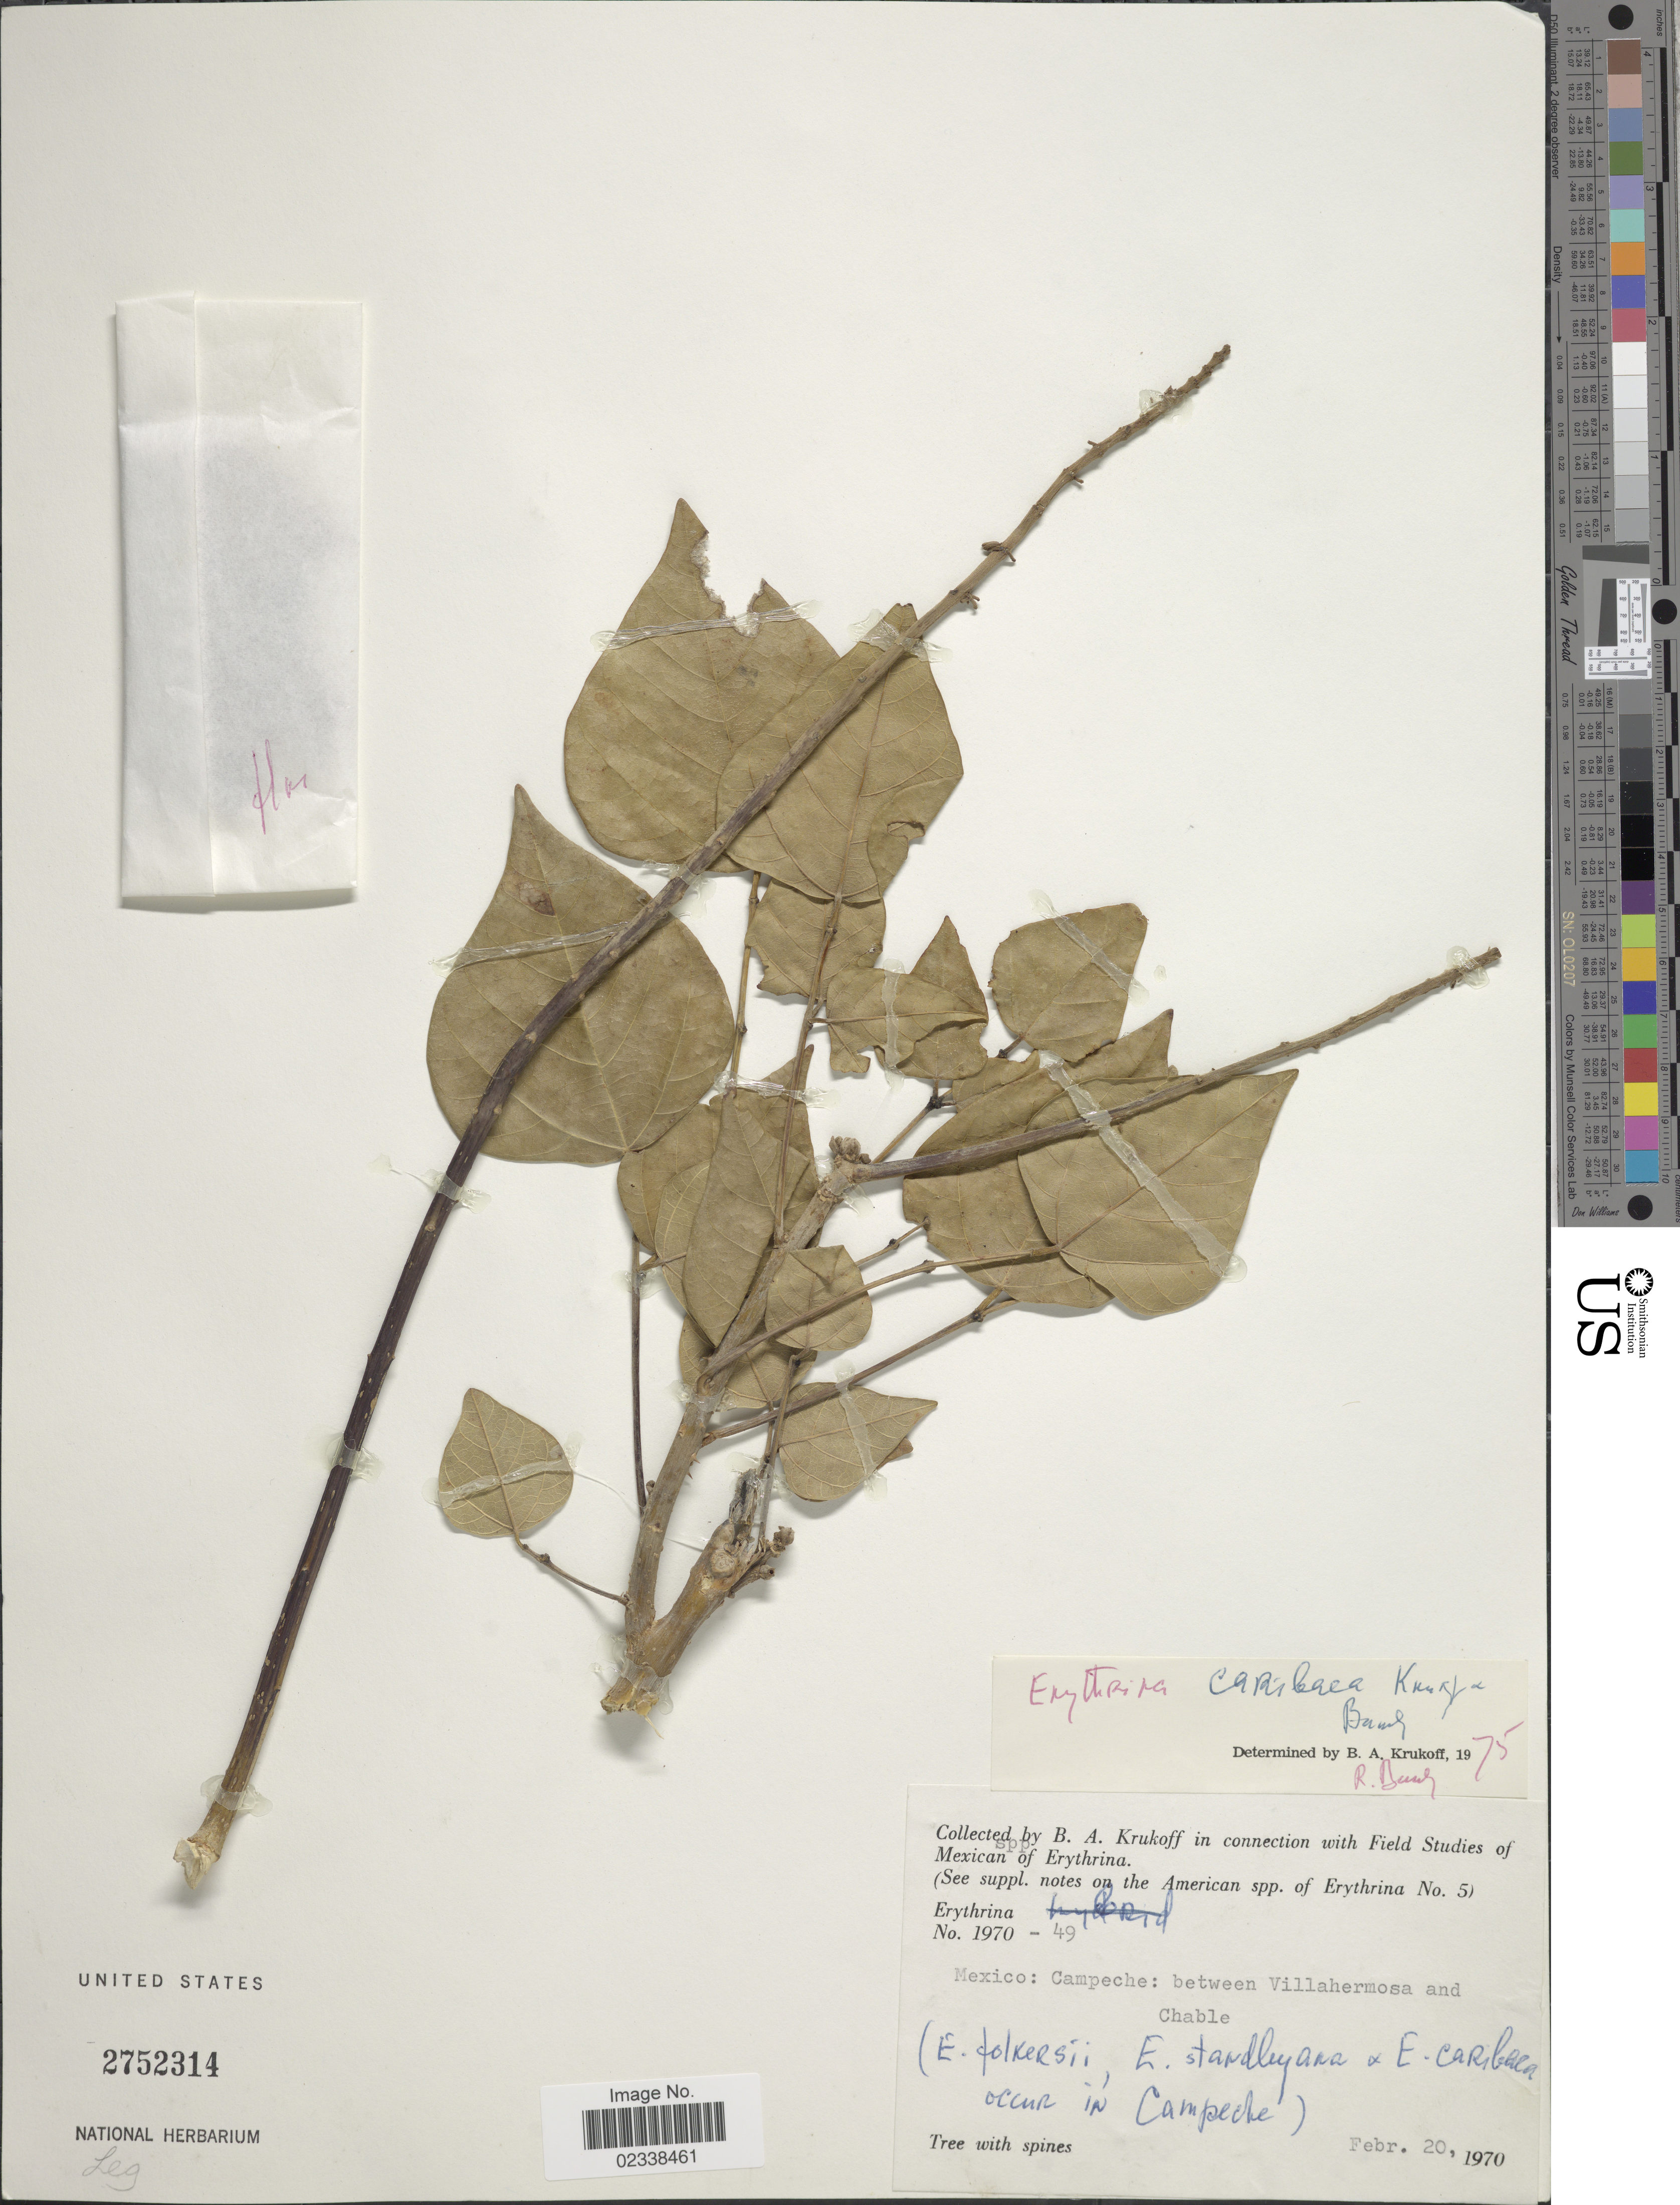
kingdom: Plantae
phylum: Tracheophyta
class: Magnoliopsida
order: Fabales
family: Fabaceae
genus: Erythrina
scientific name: Erythrina caribaea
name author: Krukoff & Barneby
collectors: B. A. Krukoff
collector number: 1970-49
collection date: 1970-02-20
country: Mexico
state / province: Campeche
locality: Between Villahermosa and Chable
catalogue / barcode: US 2752314